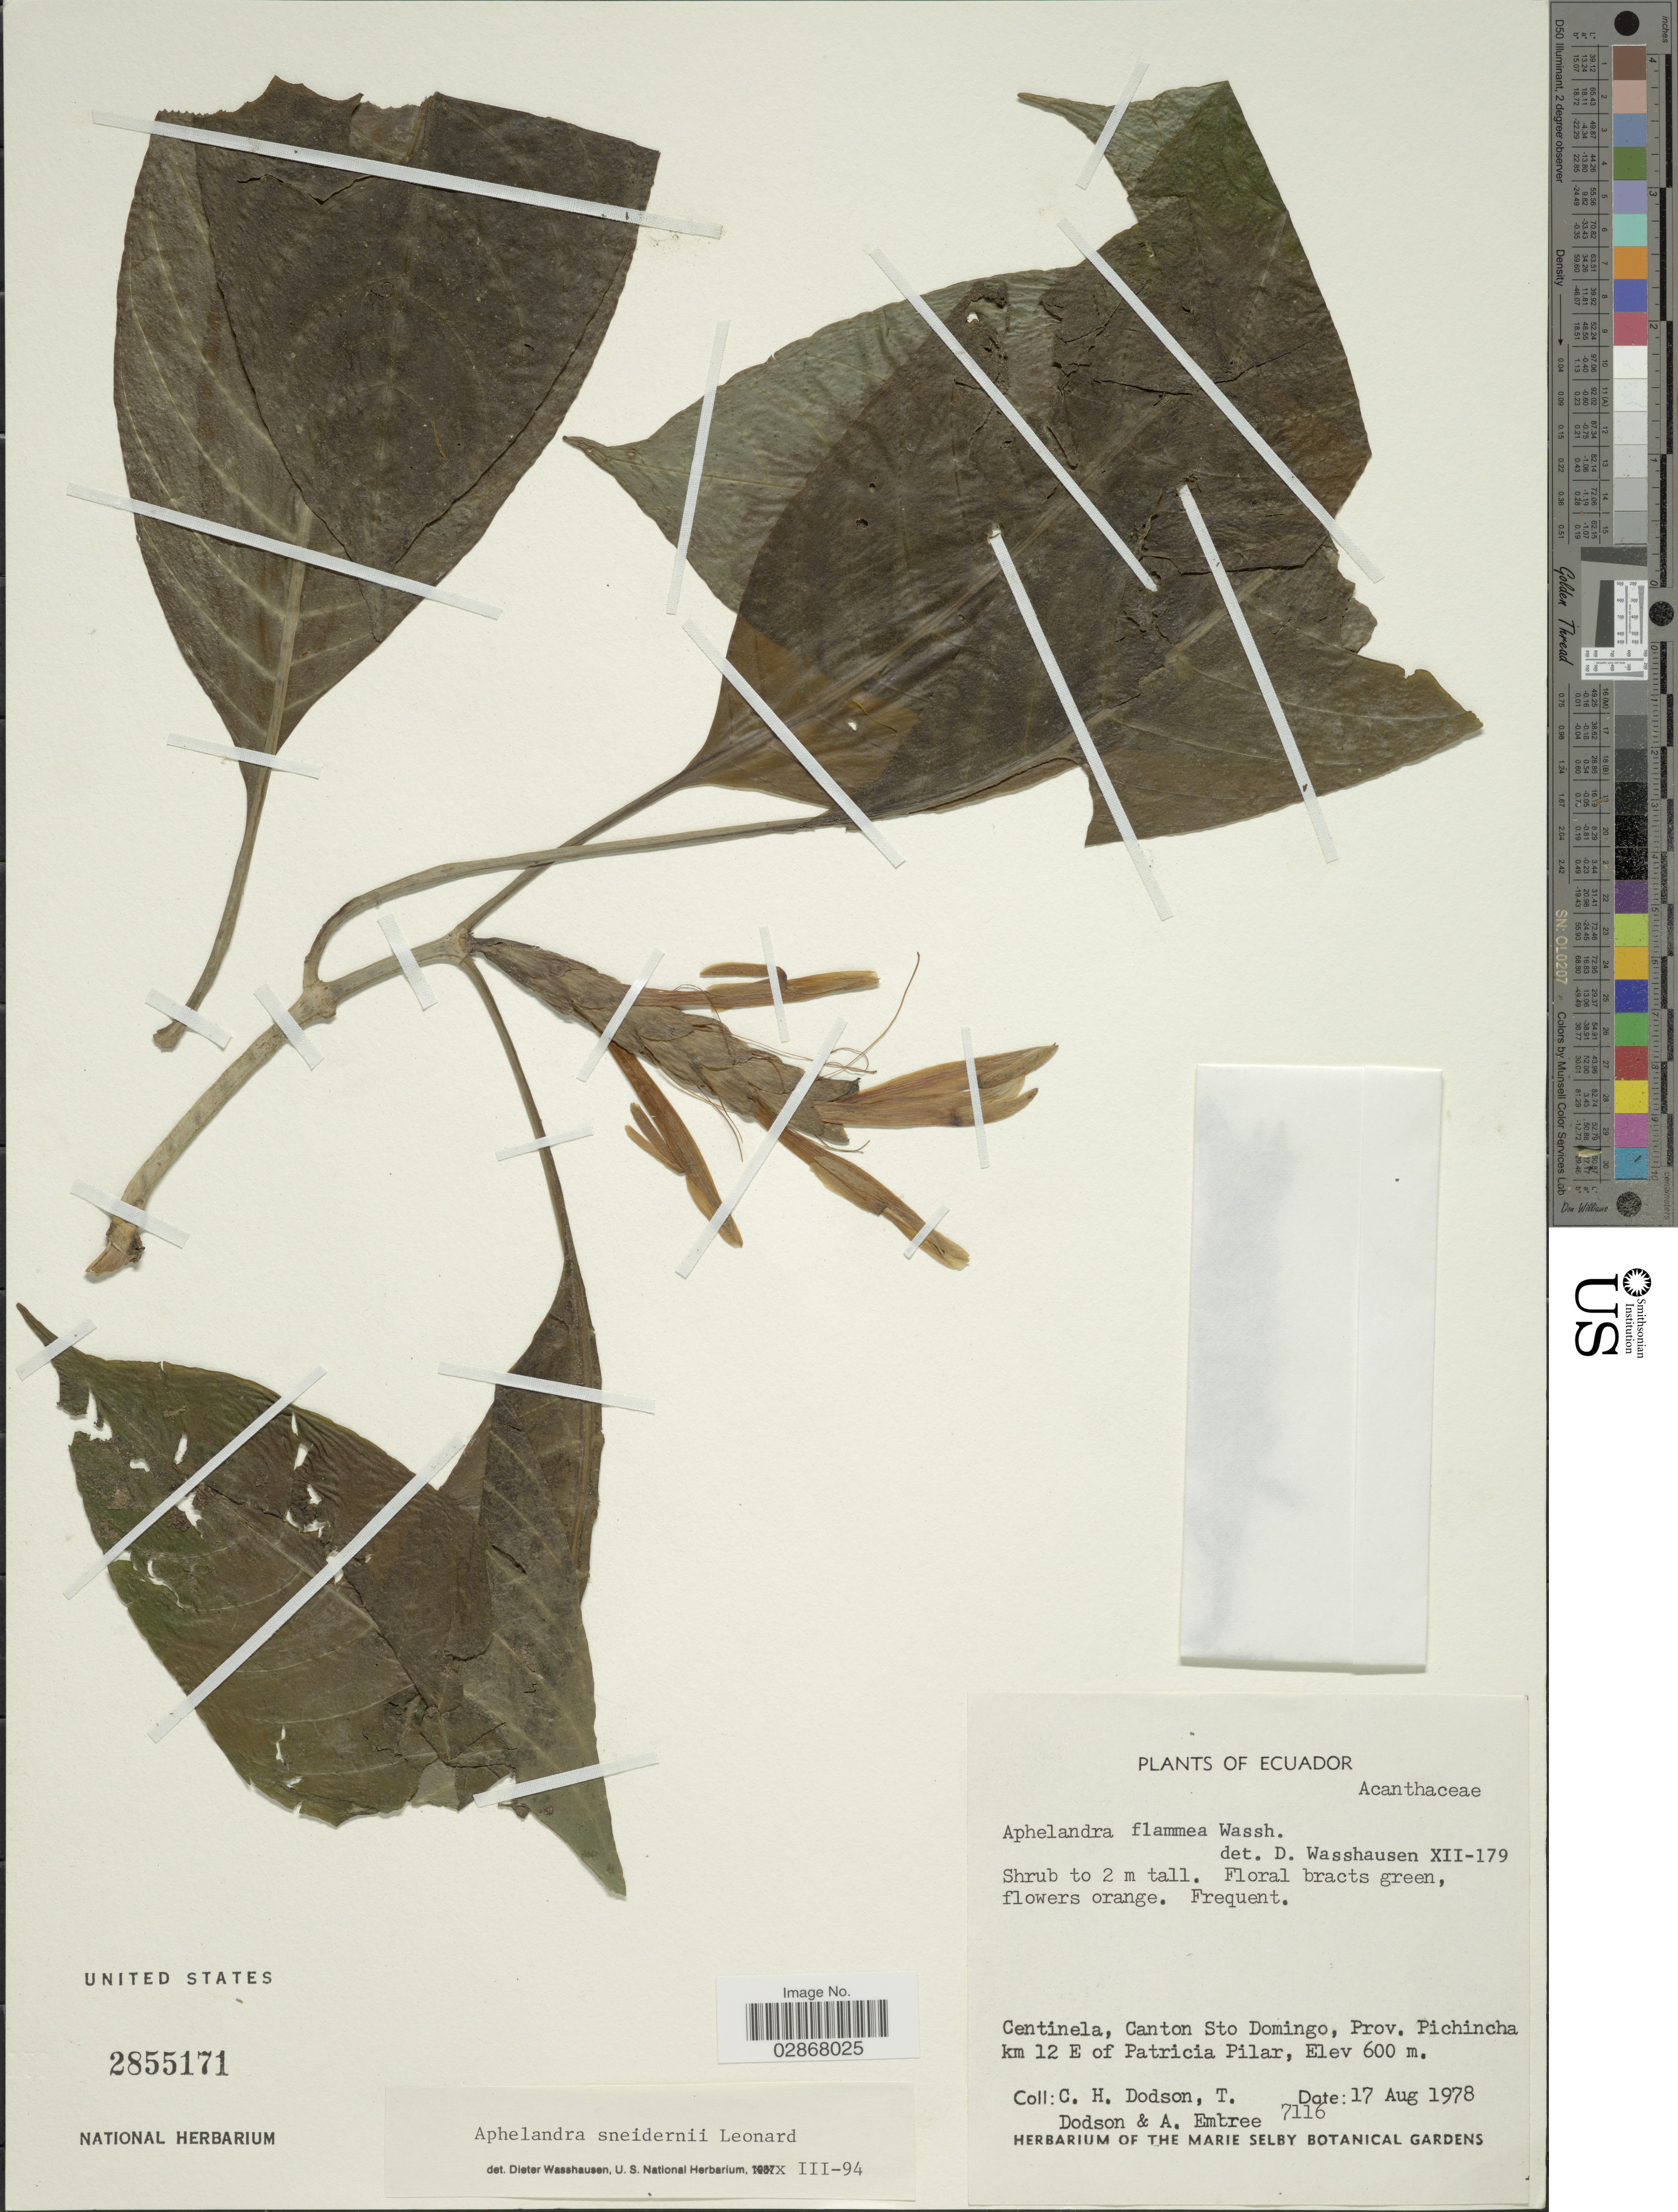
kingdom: Plantae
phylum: Tracheophyta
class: Magnoliopsida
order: Lamiales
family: Acanthaceae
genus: Encephalosphaera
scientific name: Encephalosphaera vitellina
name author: Lindau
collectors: C. H. Dodson, T. Dodson & A. Embree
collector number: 7116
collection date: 1978-08-17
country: Ecuador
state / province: Pichincha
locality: Centinela, Canton Sto Domingo, km12 E of Patricia Pilar.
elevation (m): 600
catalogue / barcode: US 2855171